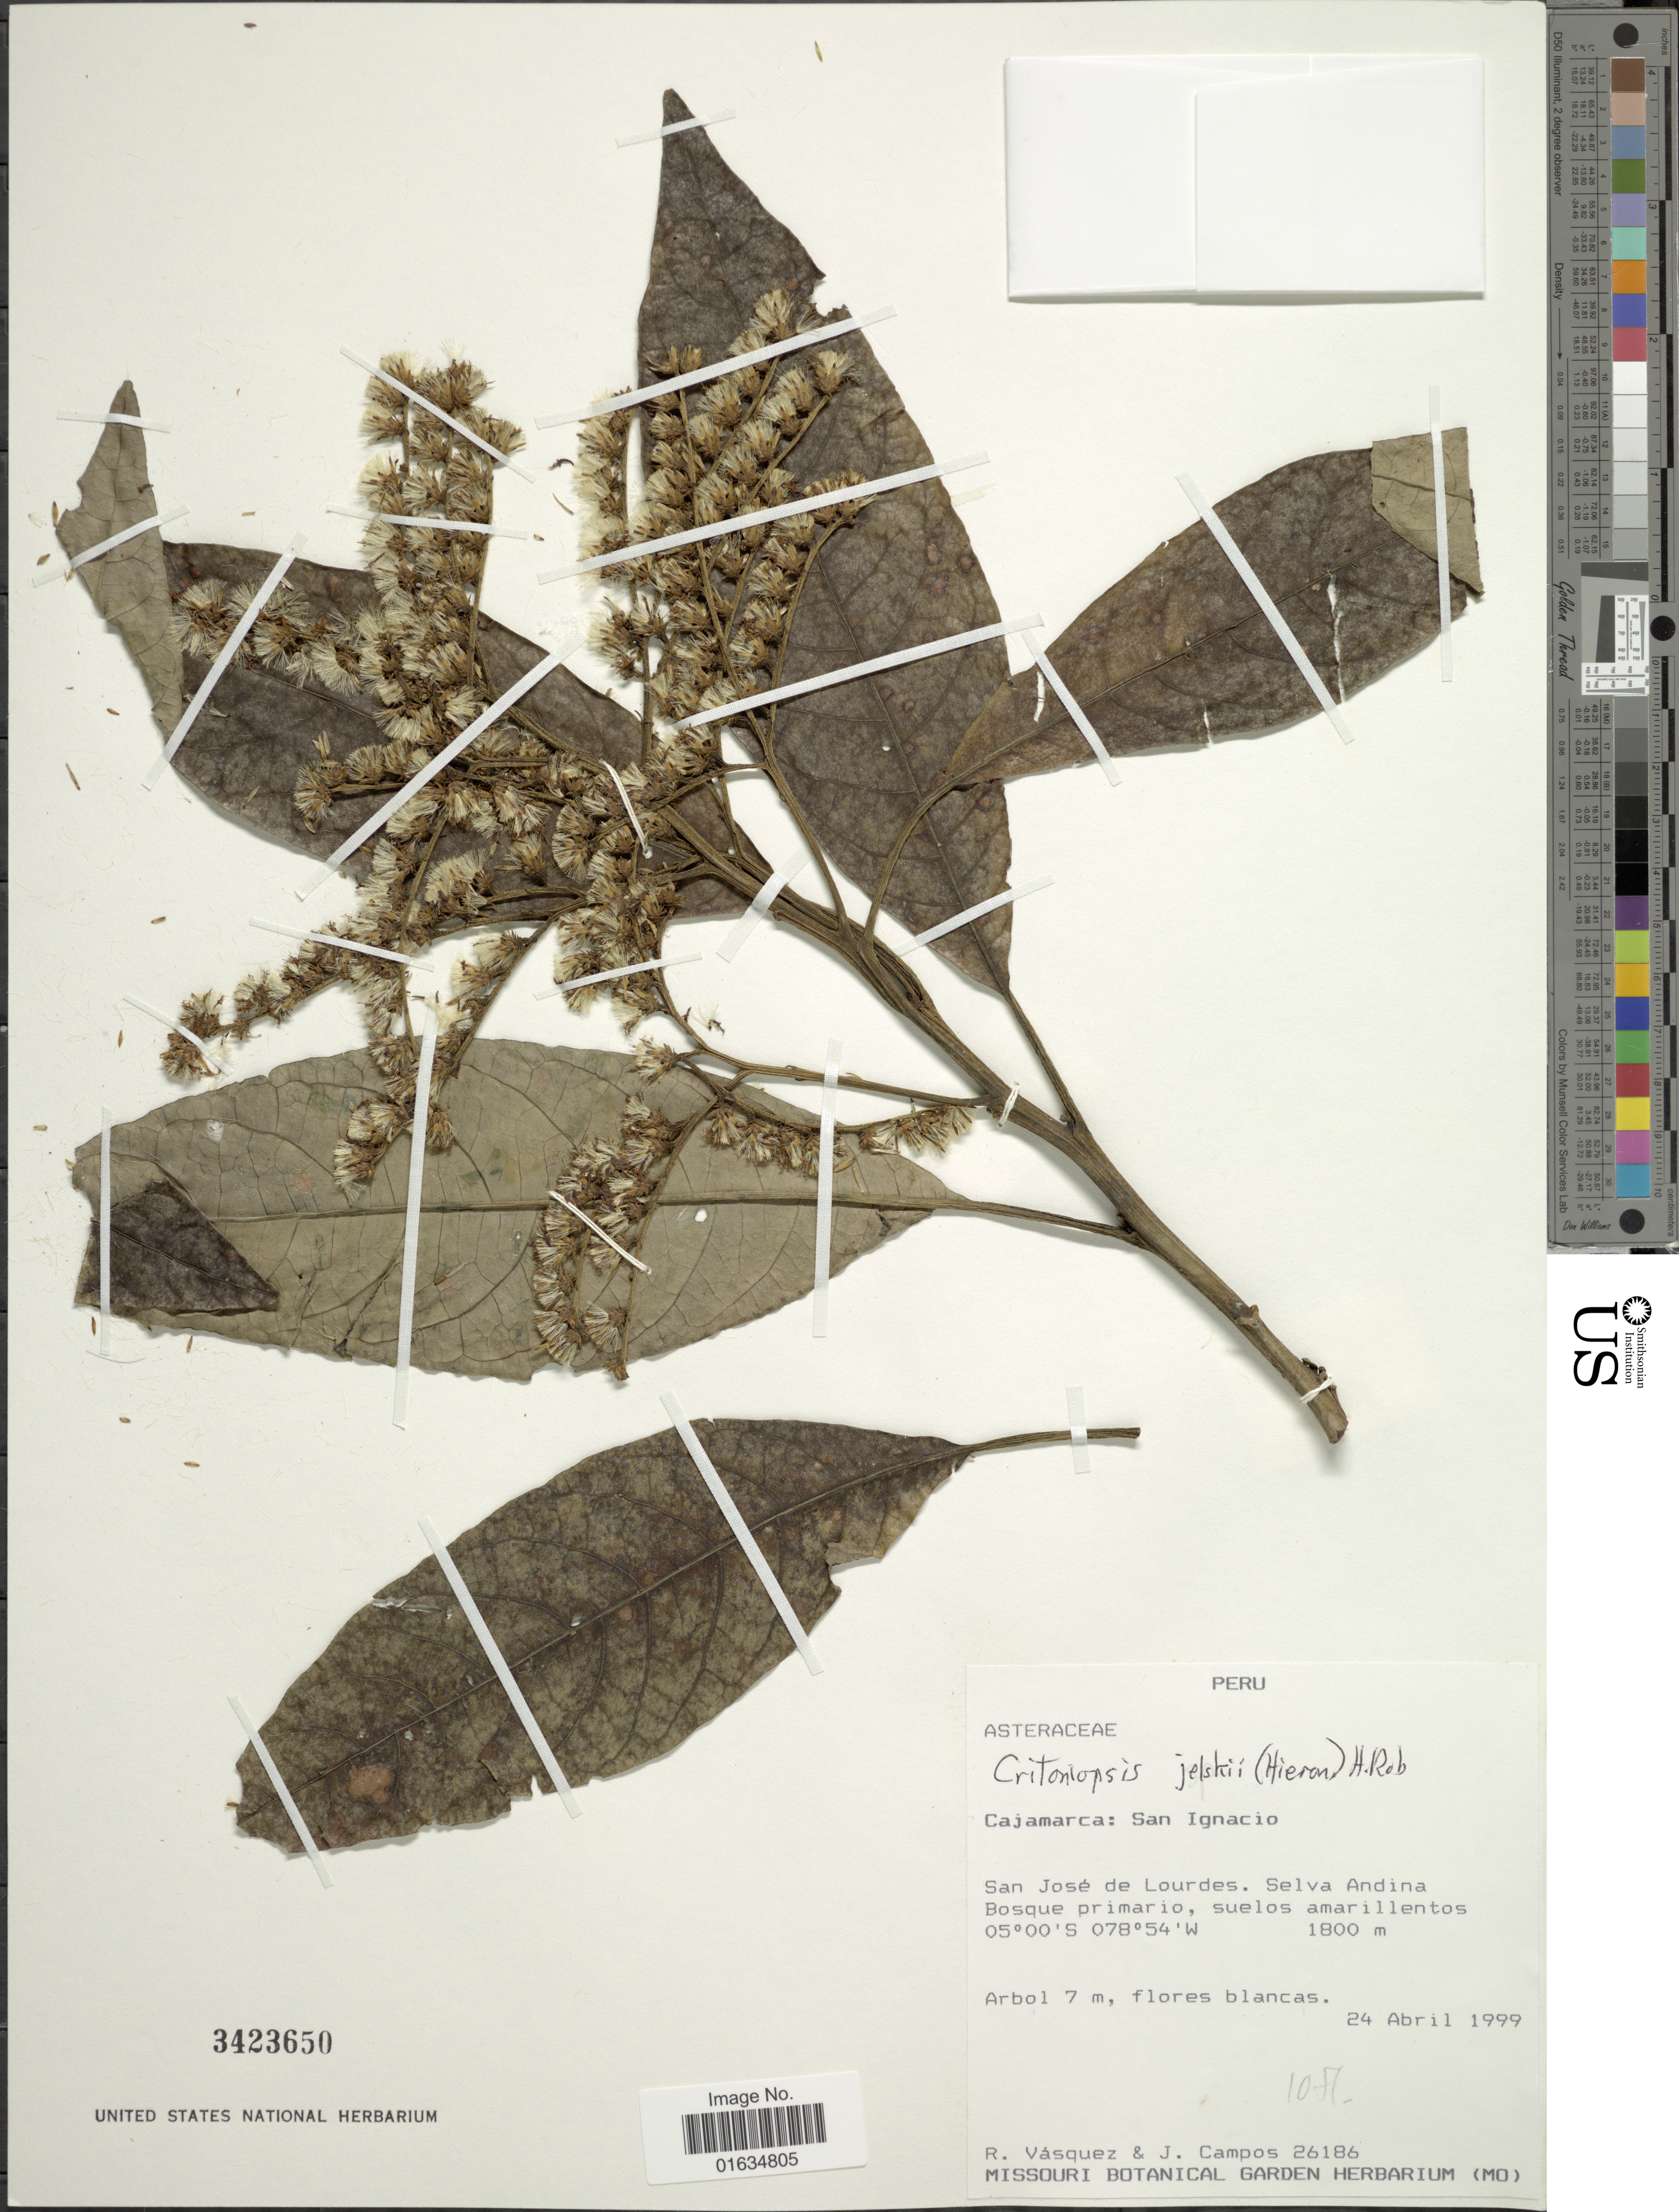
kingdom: Plantae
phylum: Tracheophyta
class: Magnoliopsida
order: Asterales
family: Asteraceae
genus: Critoniopsis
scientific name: Critoniopsis cerulosa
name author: Haro-C. & H. Rob.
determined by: Ávila C., Fabio Andrés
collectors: R. Vásquez & J. Campos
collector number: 26186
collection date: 1999-04-24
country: Peru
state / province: Cajamarca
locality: San Ignacio, San José de Lourdes, Selva Andina Bosque primario.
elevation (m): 1800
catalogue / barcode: US 3423650